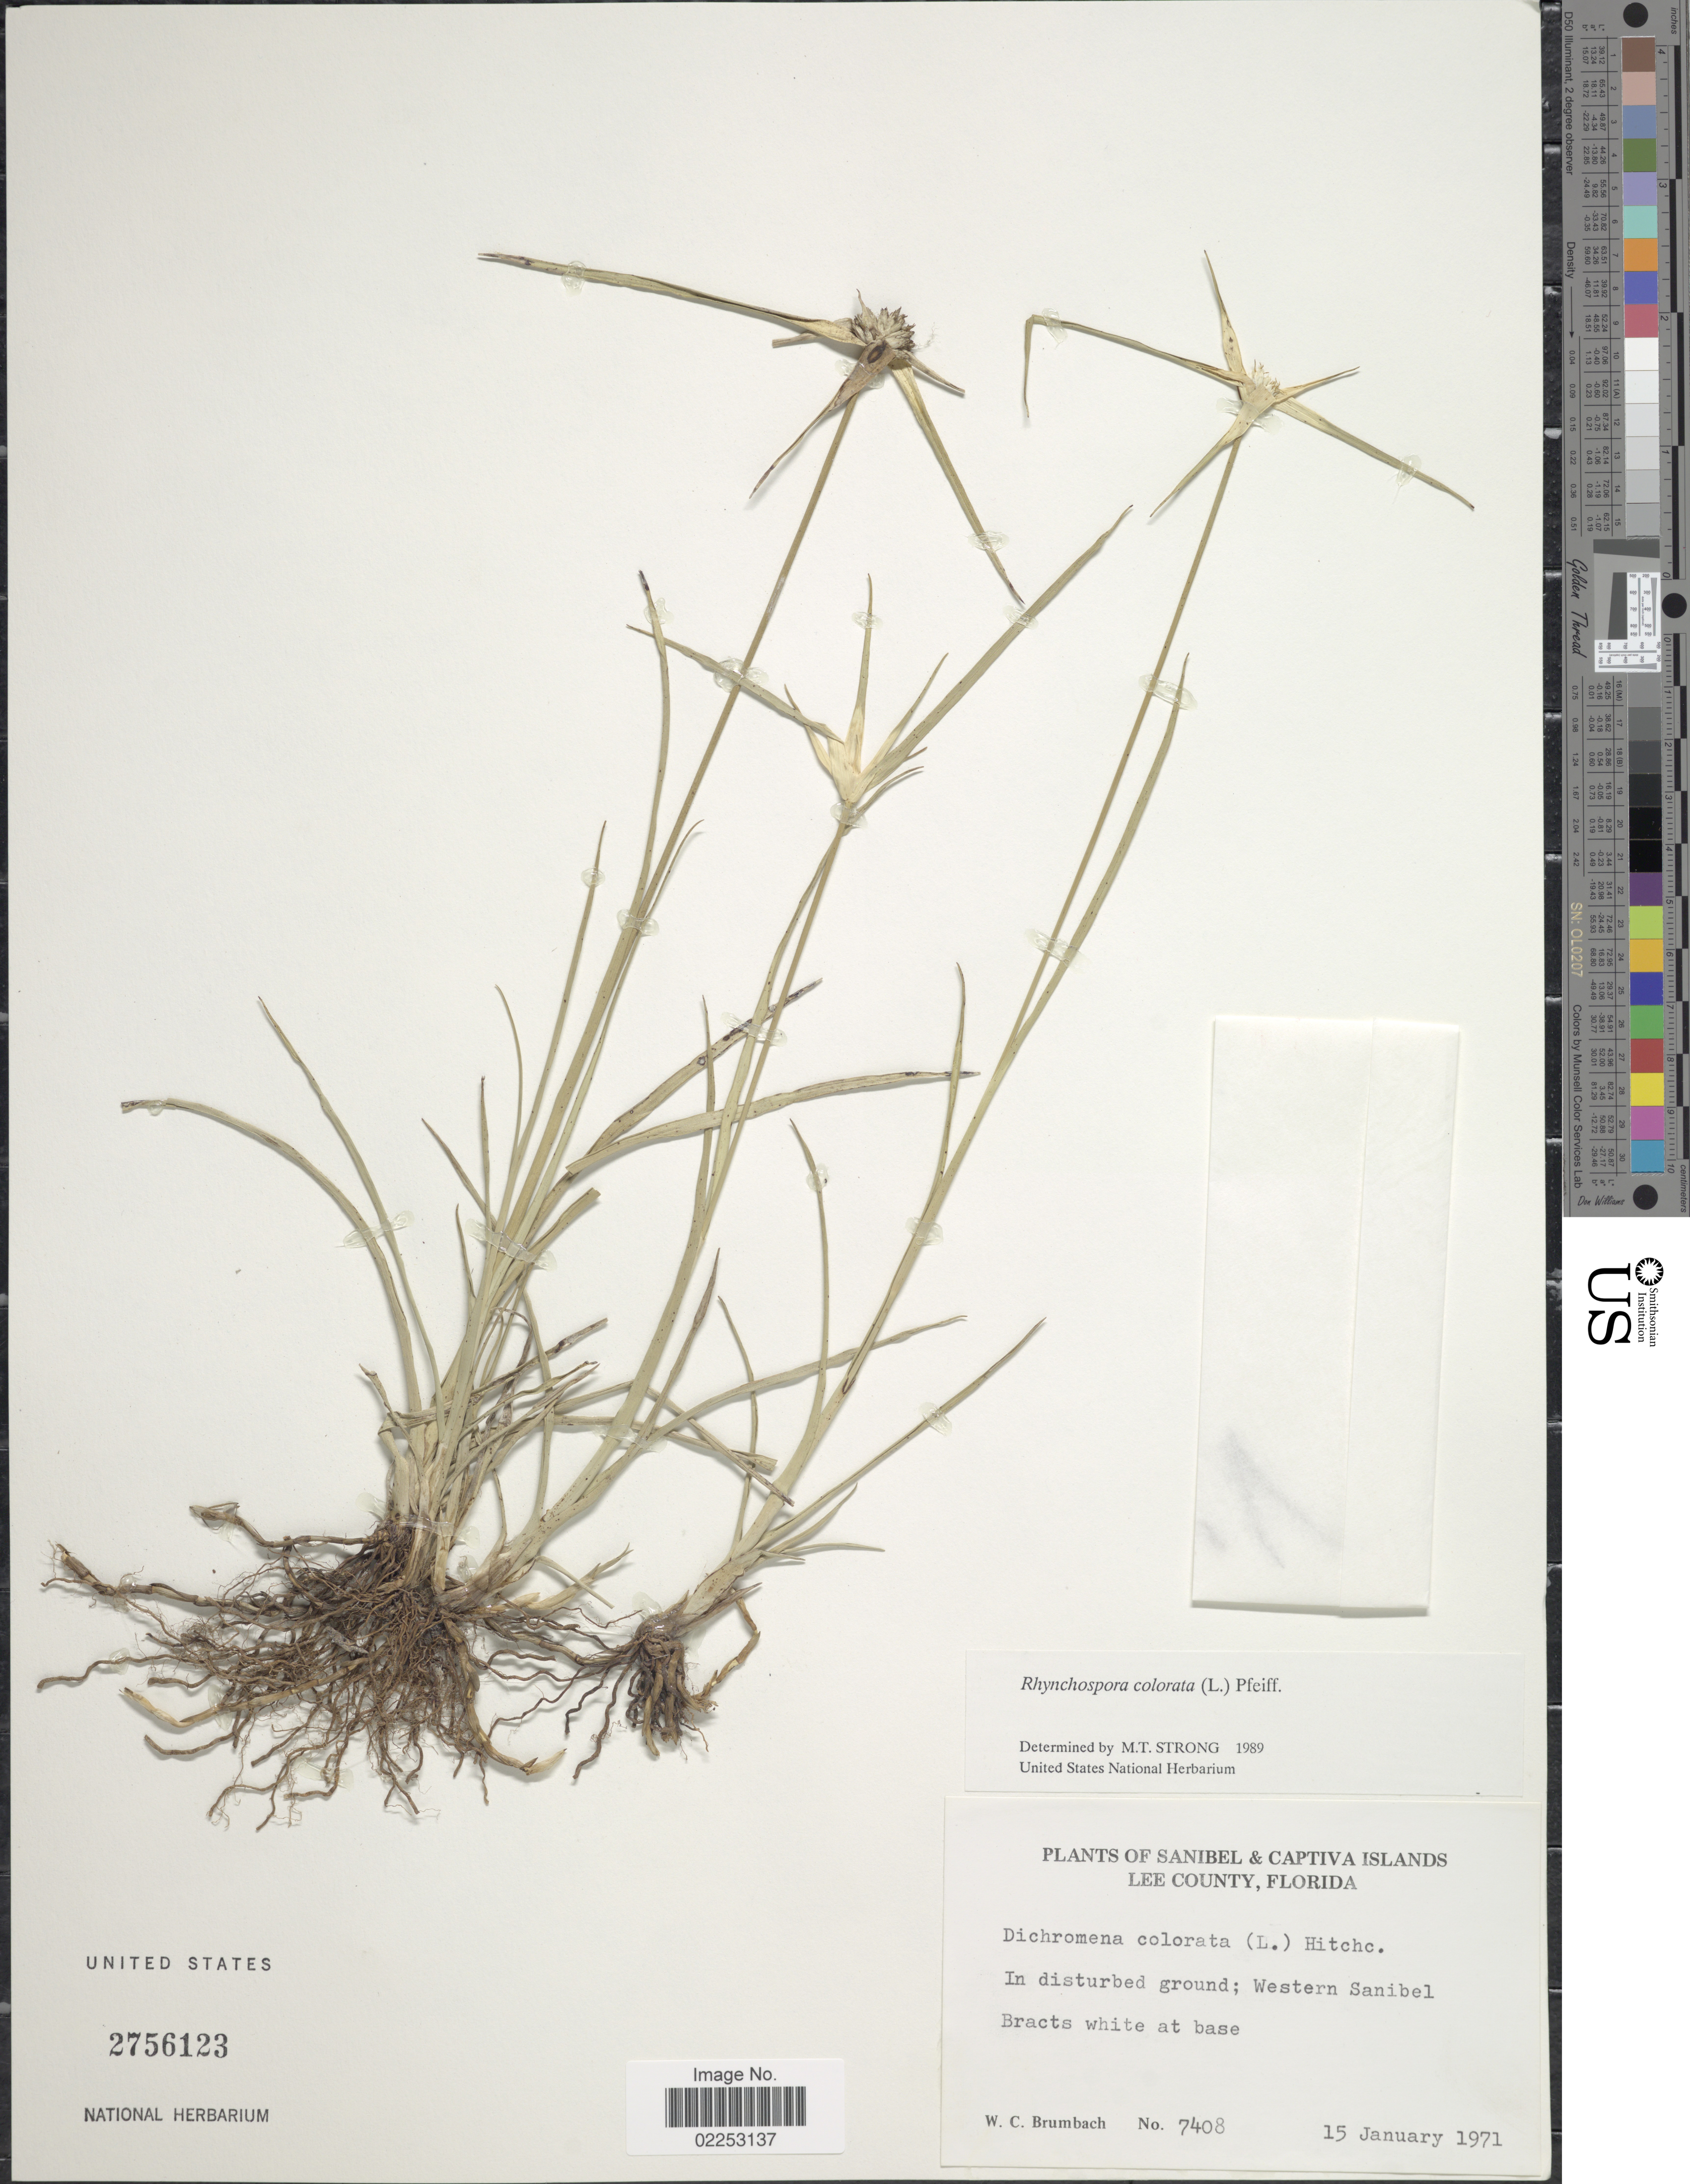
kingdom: Plantae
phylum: Tracheophyta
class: Liliopsida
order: Poales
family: Cyperaceae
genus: Rhynchospora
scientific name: Rhynchospora colorata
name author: (L.) H. Pfeiff.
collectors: W. C. Brumbach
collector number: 7408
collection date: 1971-01-15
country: United States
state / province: Florida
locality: Sanibel & Captiva Islands. Lee County. Western Sanibel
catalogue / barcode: US 2756123